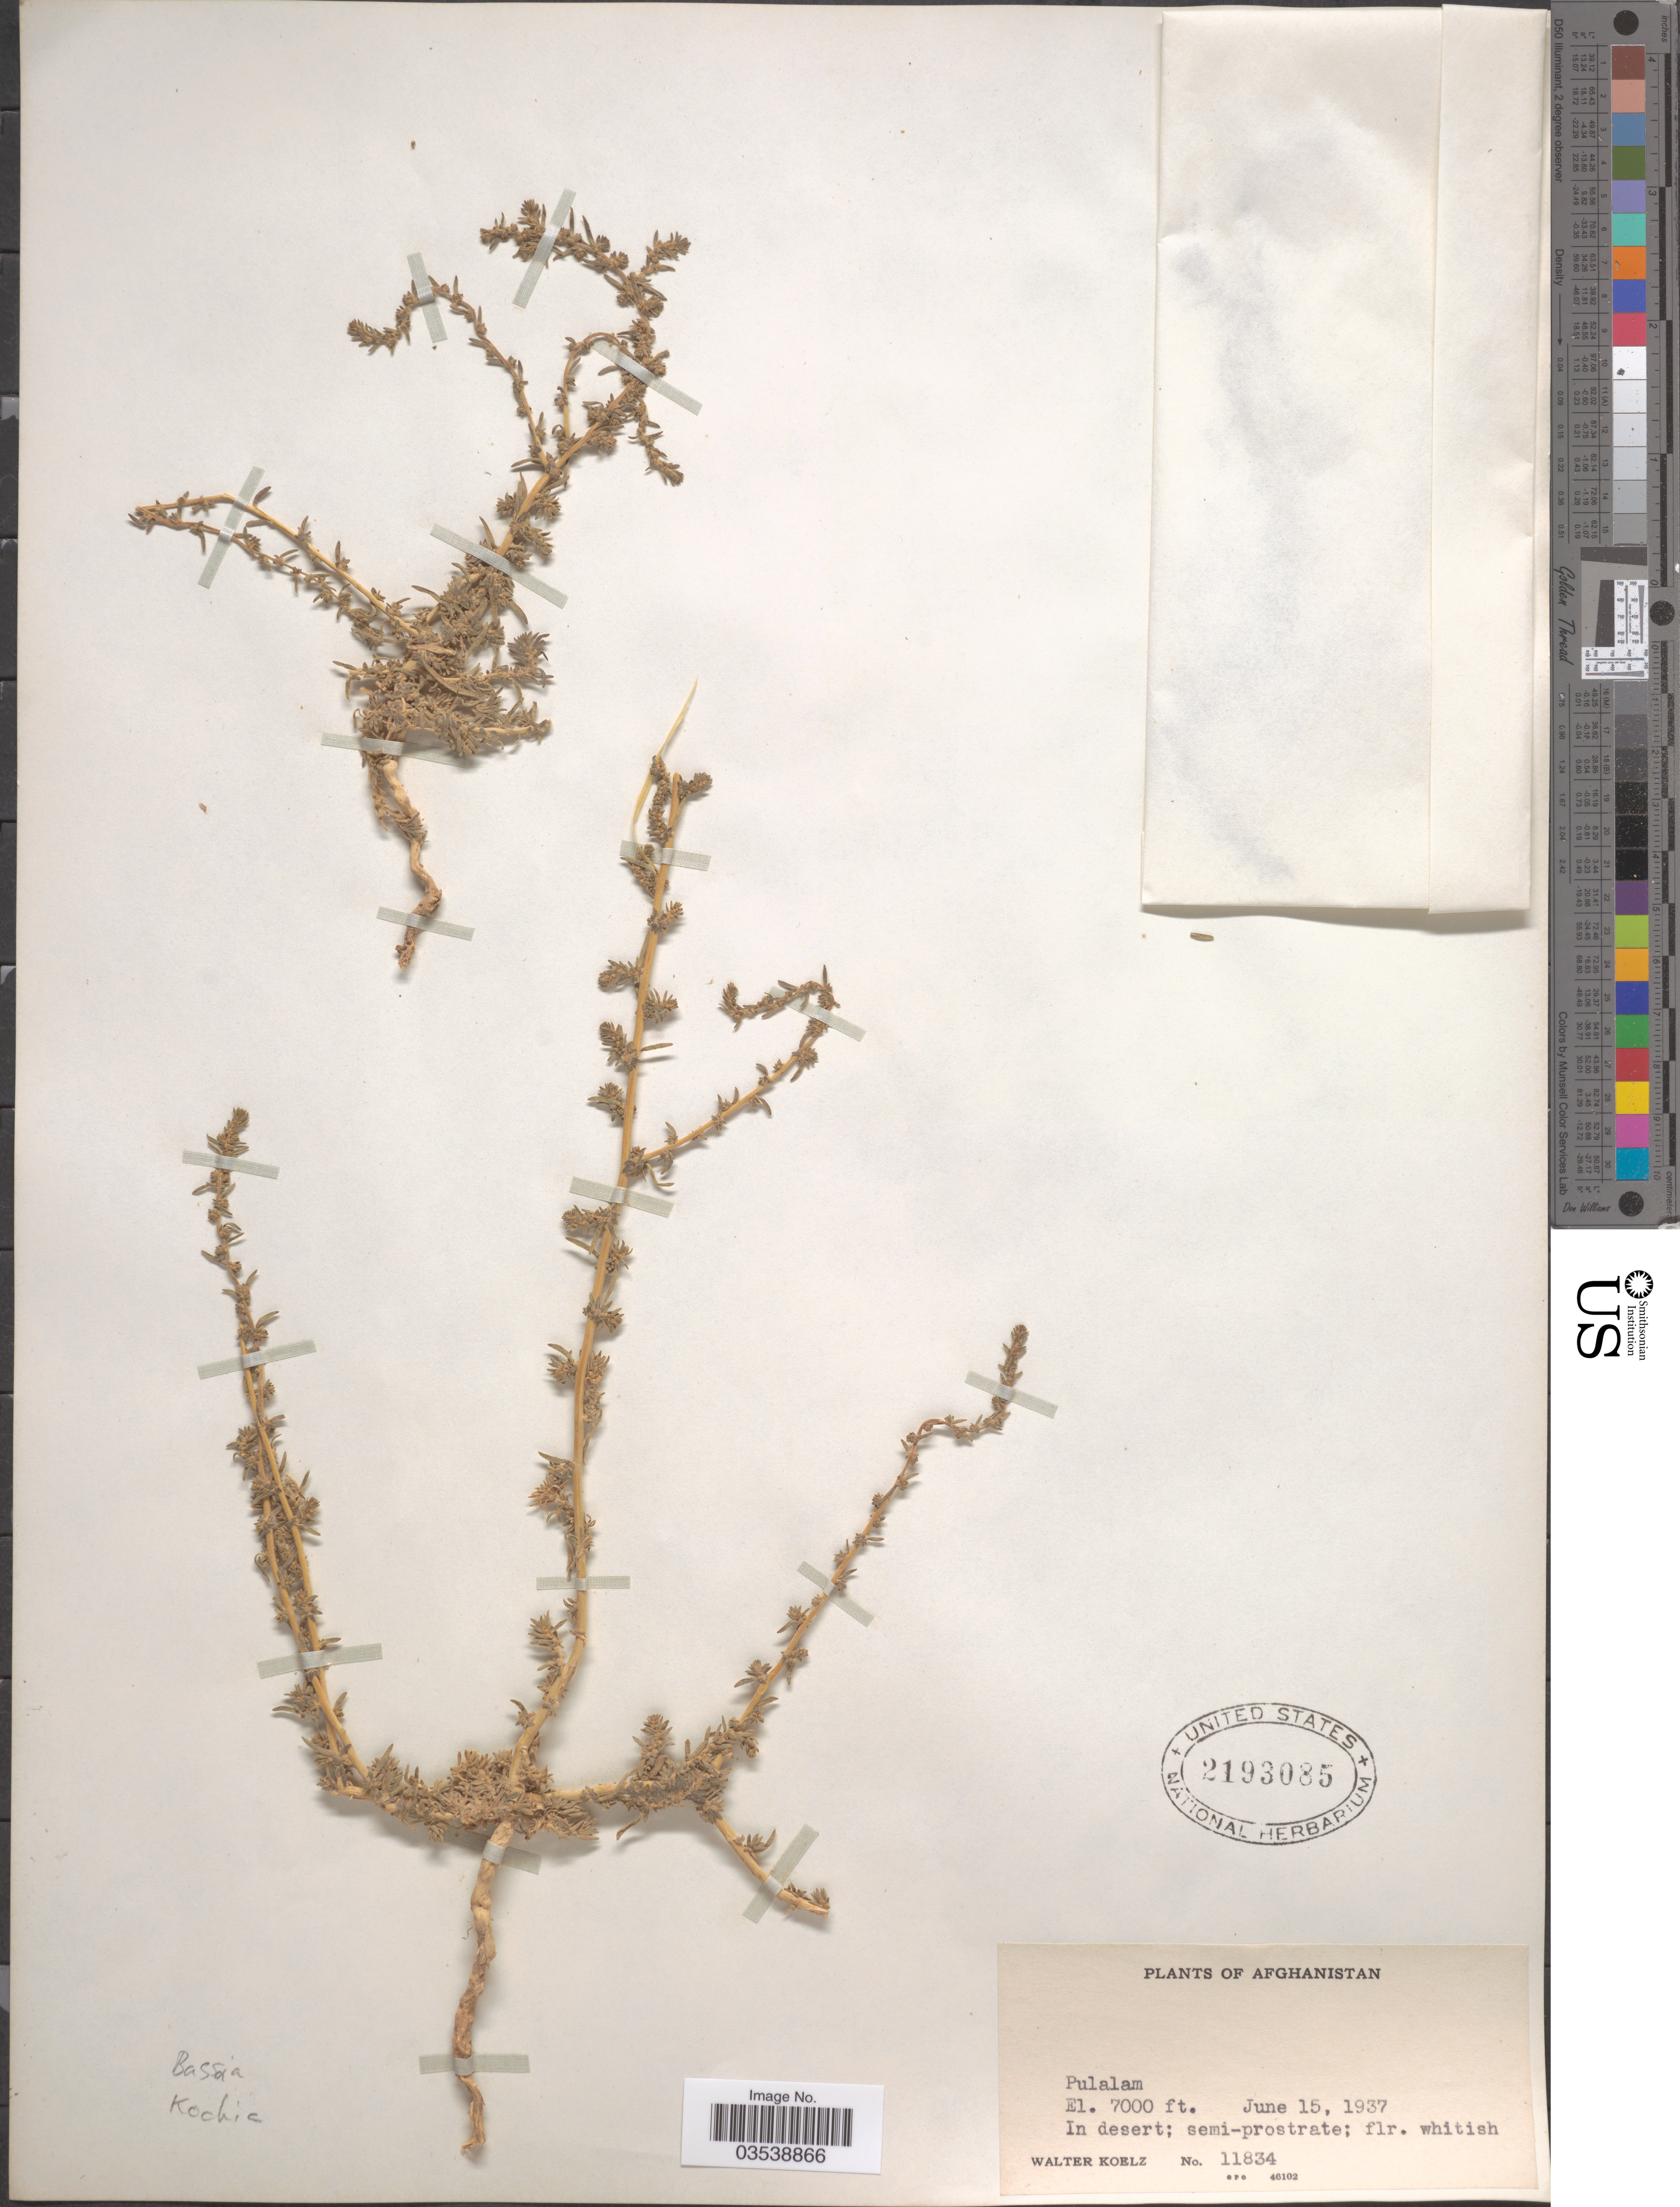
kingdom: Plantae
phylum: Tracheophyta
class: Magnoliopsida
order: Caryophyllales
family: Amaranthaceae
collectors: W. N. Koelz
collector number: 11834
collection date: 1937-06-15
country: Afghanistan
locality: Pulalam.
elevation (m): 2134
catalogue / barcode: US 2193085